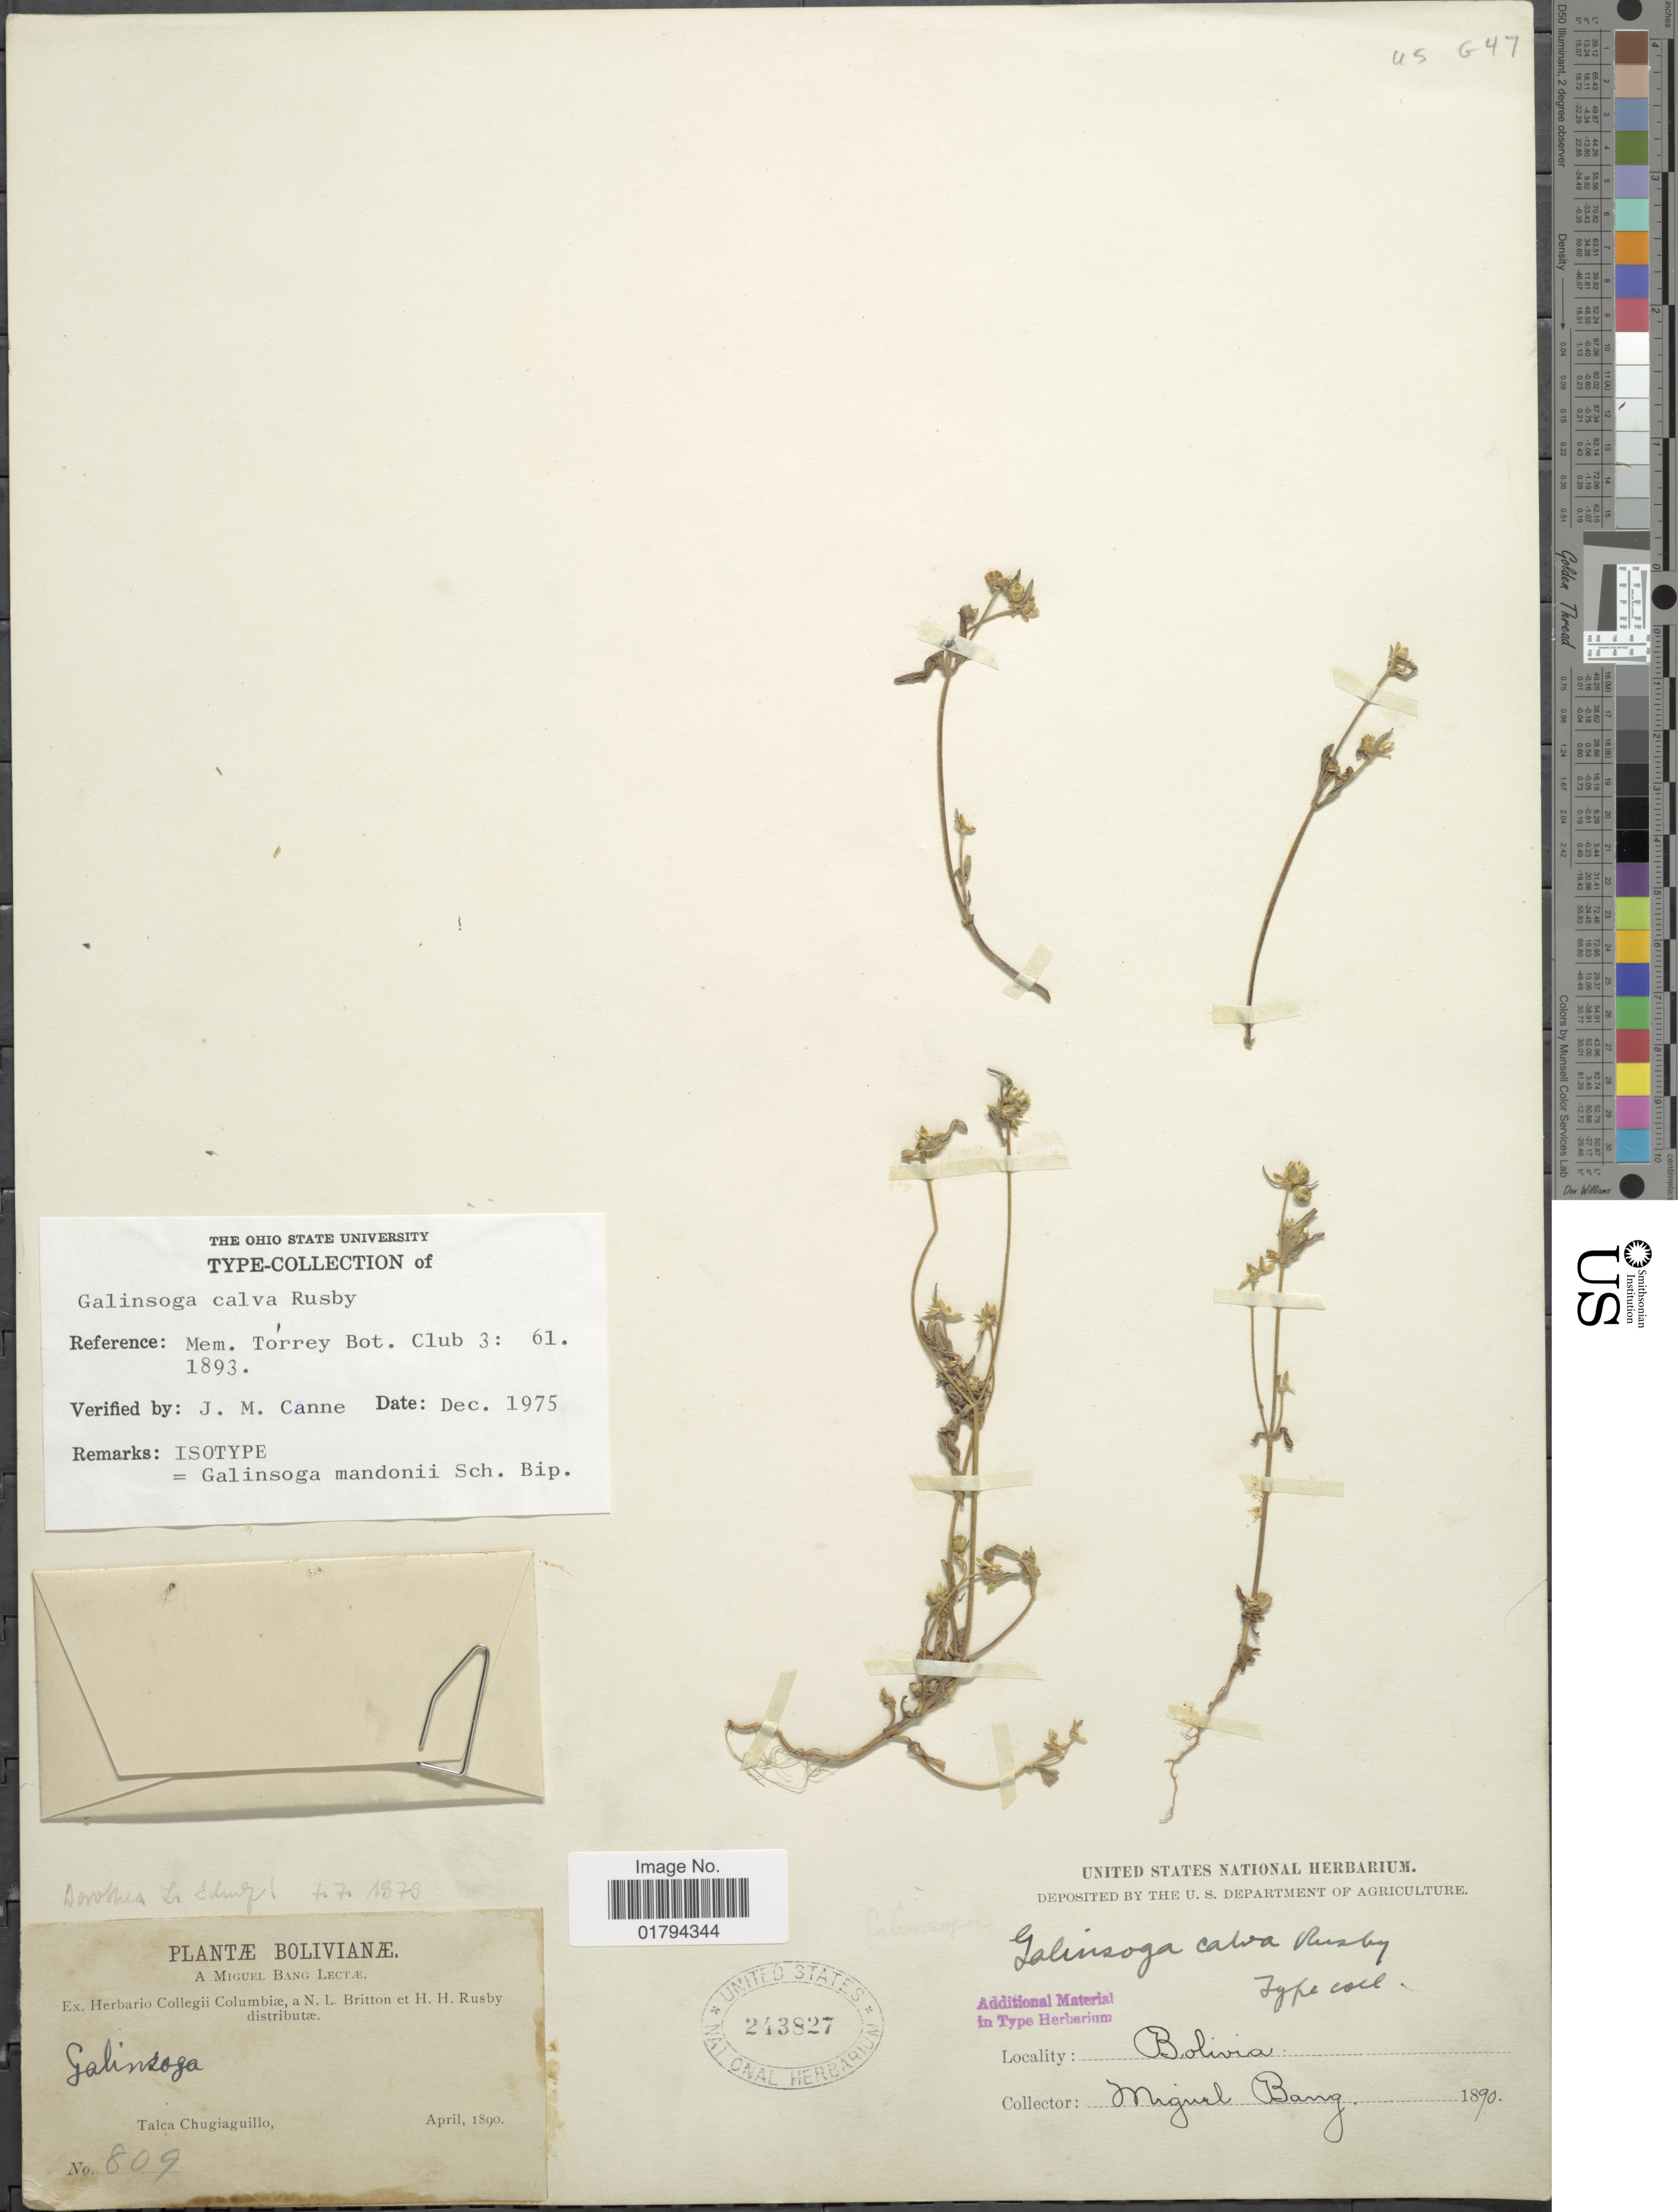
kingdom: Plantae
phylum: Tracheophyta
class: Magnoliopsida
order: Asterales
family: Asteraceae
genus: Galinsoga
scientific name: Galinsoga calva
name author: Rusby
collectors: M. Bang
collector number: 809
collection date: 1890-04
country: Bolivia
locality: Talca Chugiaguillo.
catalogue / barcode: US 243827